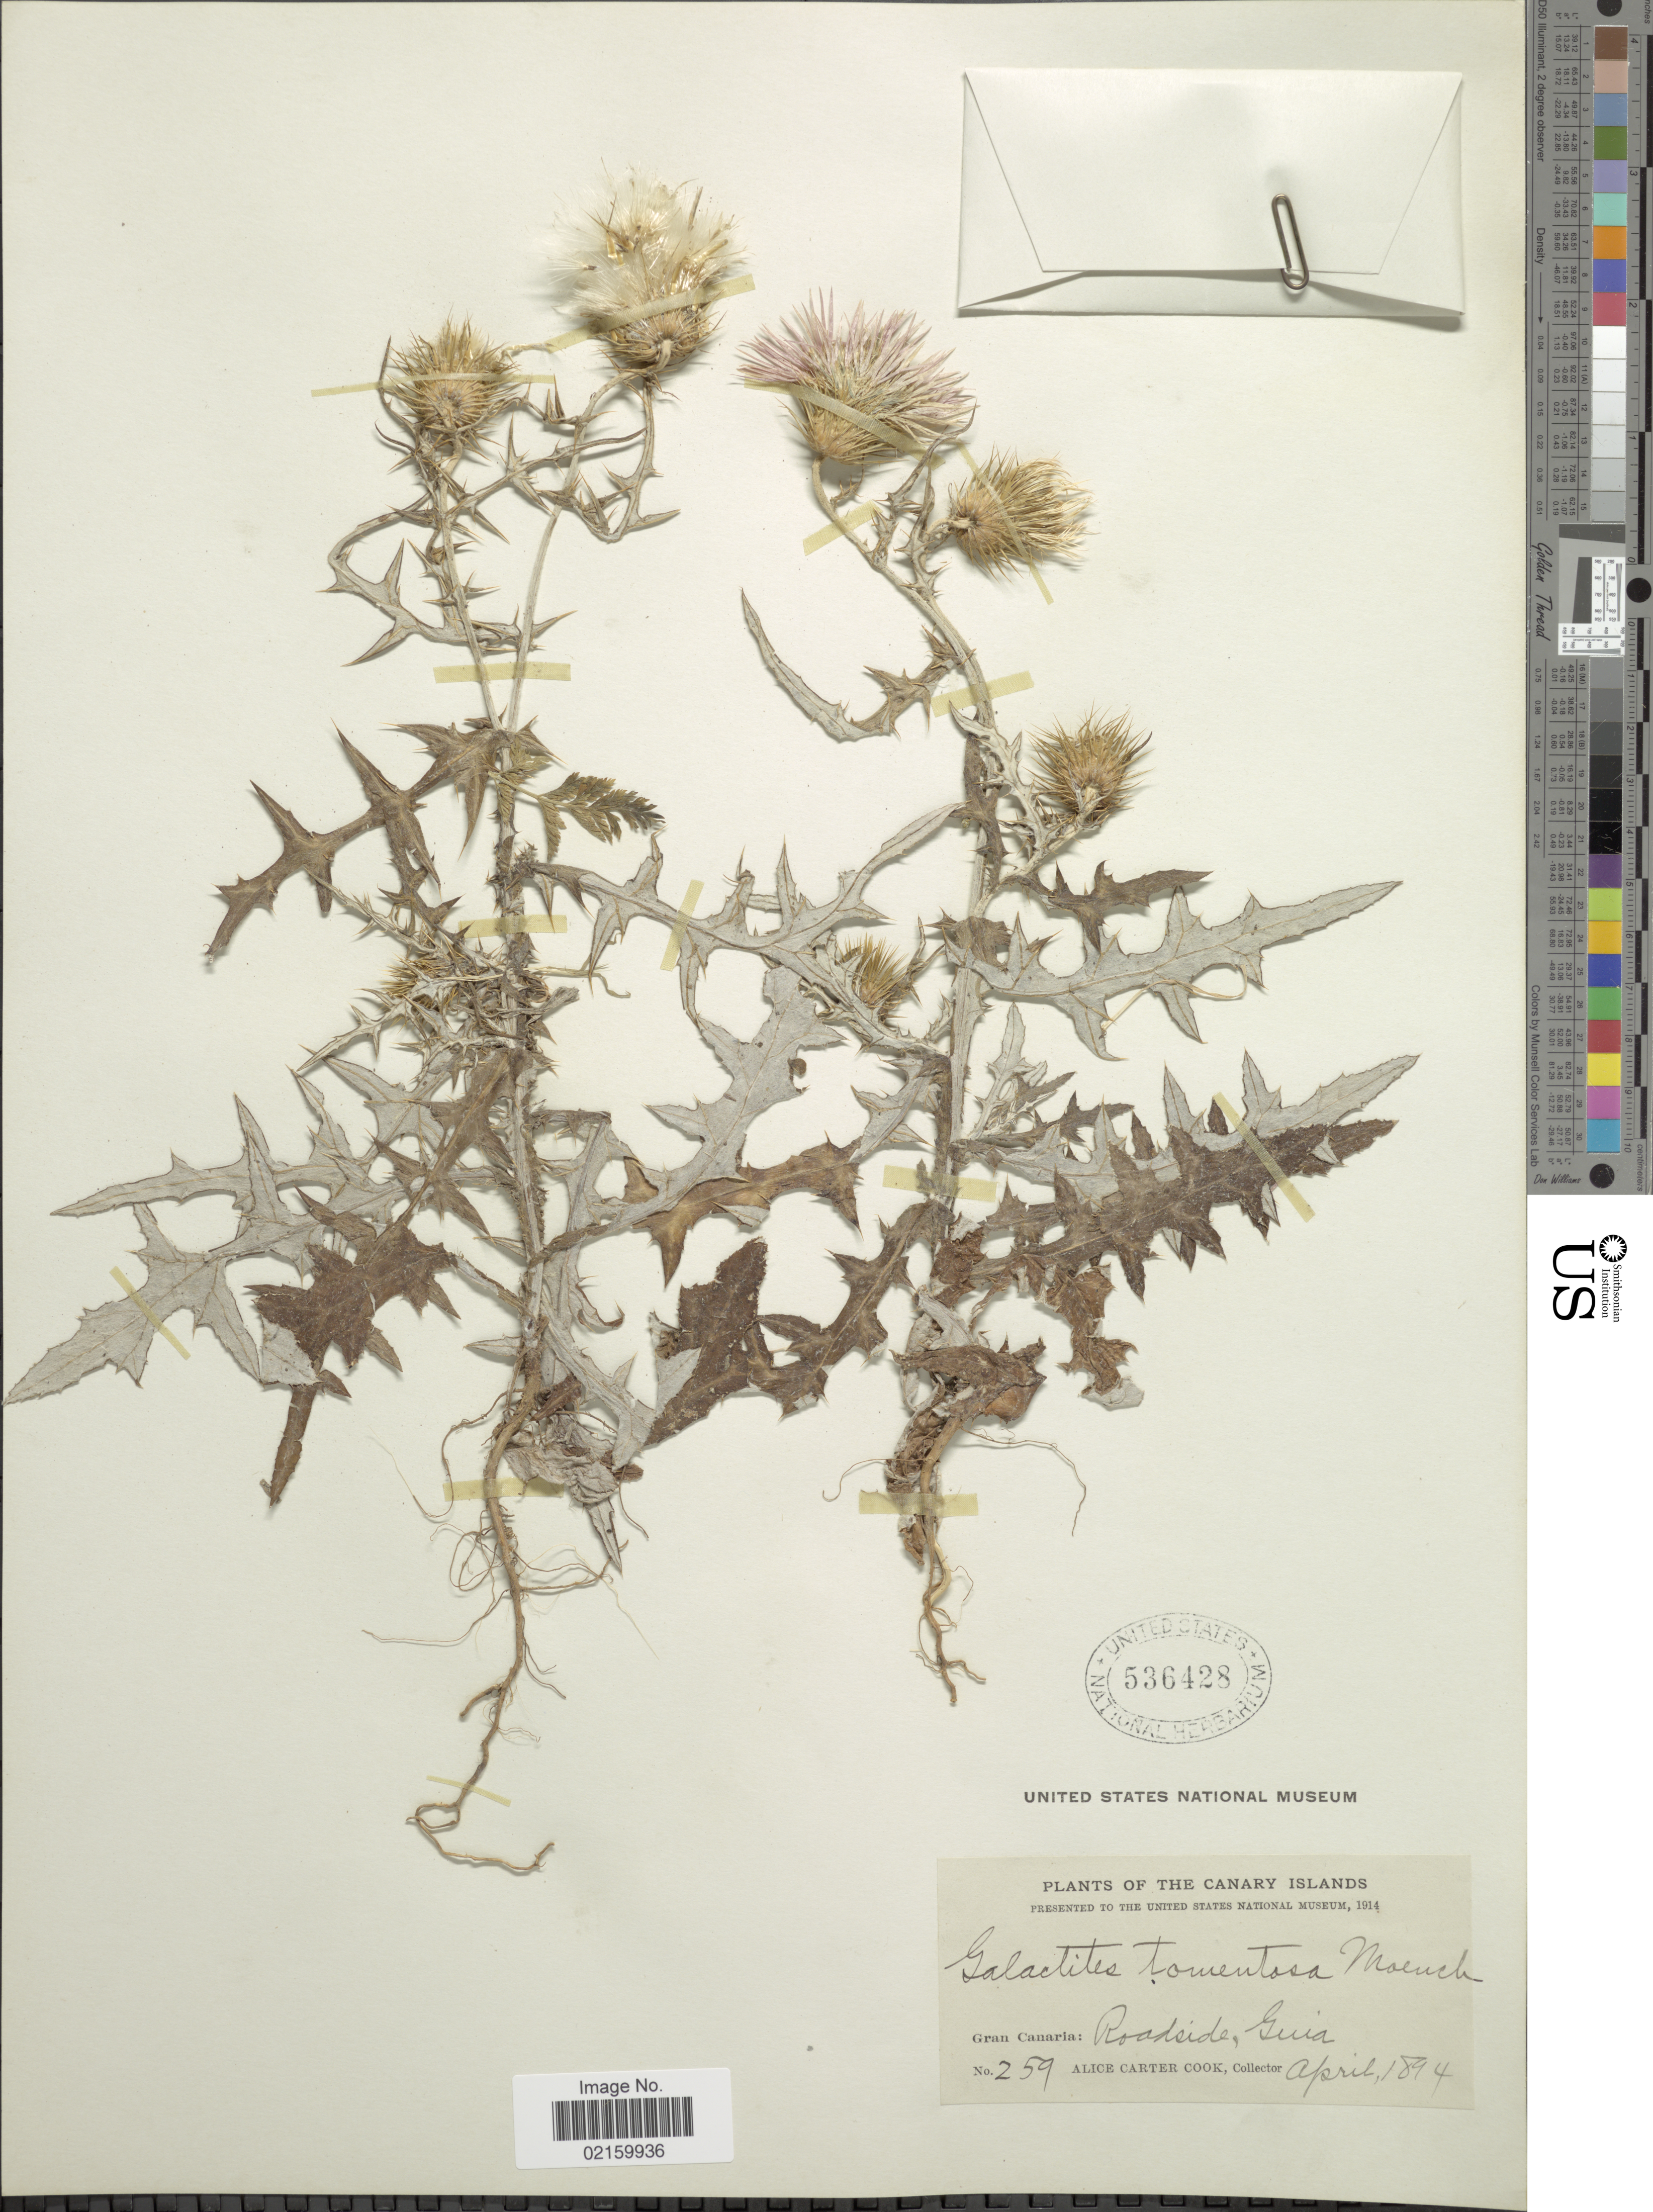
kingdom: Plantae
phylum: Tracheophyta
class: Magnoliopsida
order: Asterales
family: Asteraceae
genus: Galactites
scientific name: Galactites tomentosa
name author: Moench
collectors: Alice C. Cook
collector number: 259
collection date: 1894-04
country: Spain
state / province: Canarias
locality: The Canary Islands. Gran Canaria: Guia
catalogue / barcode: US 536428